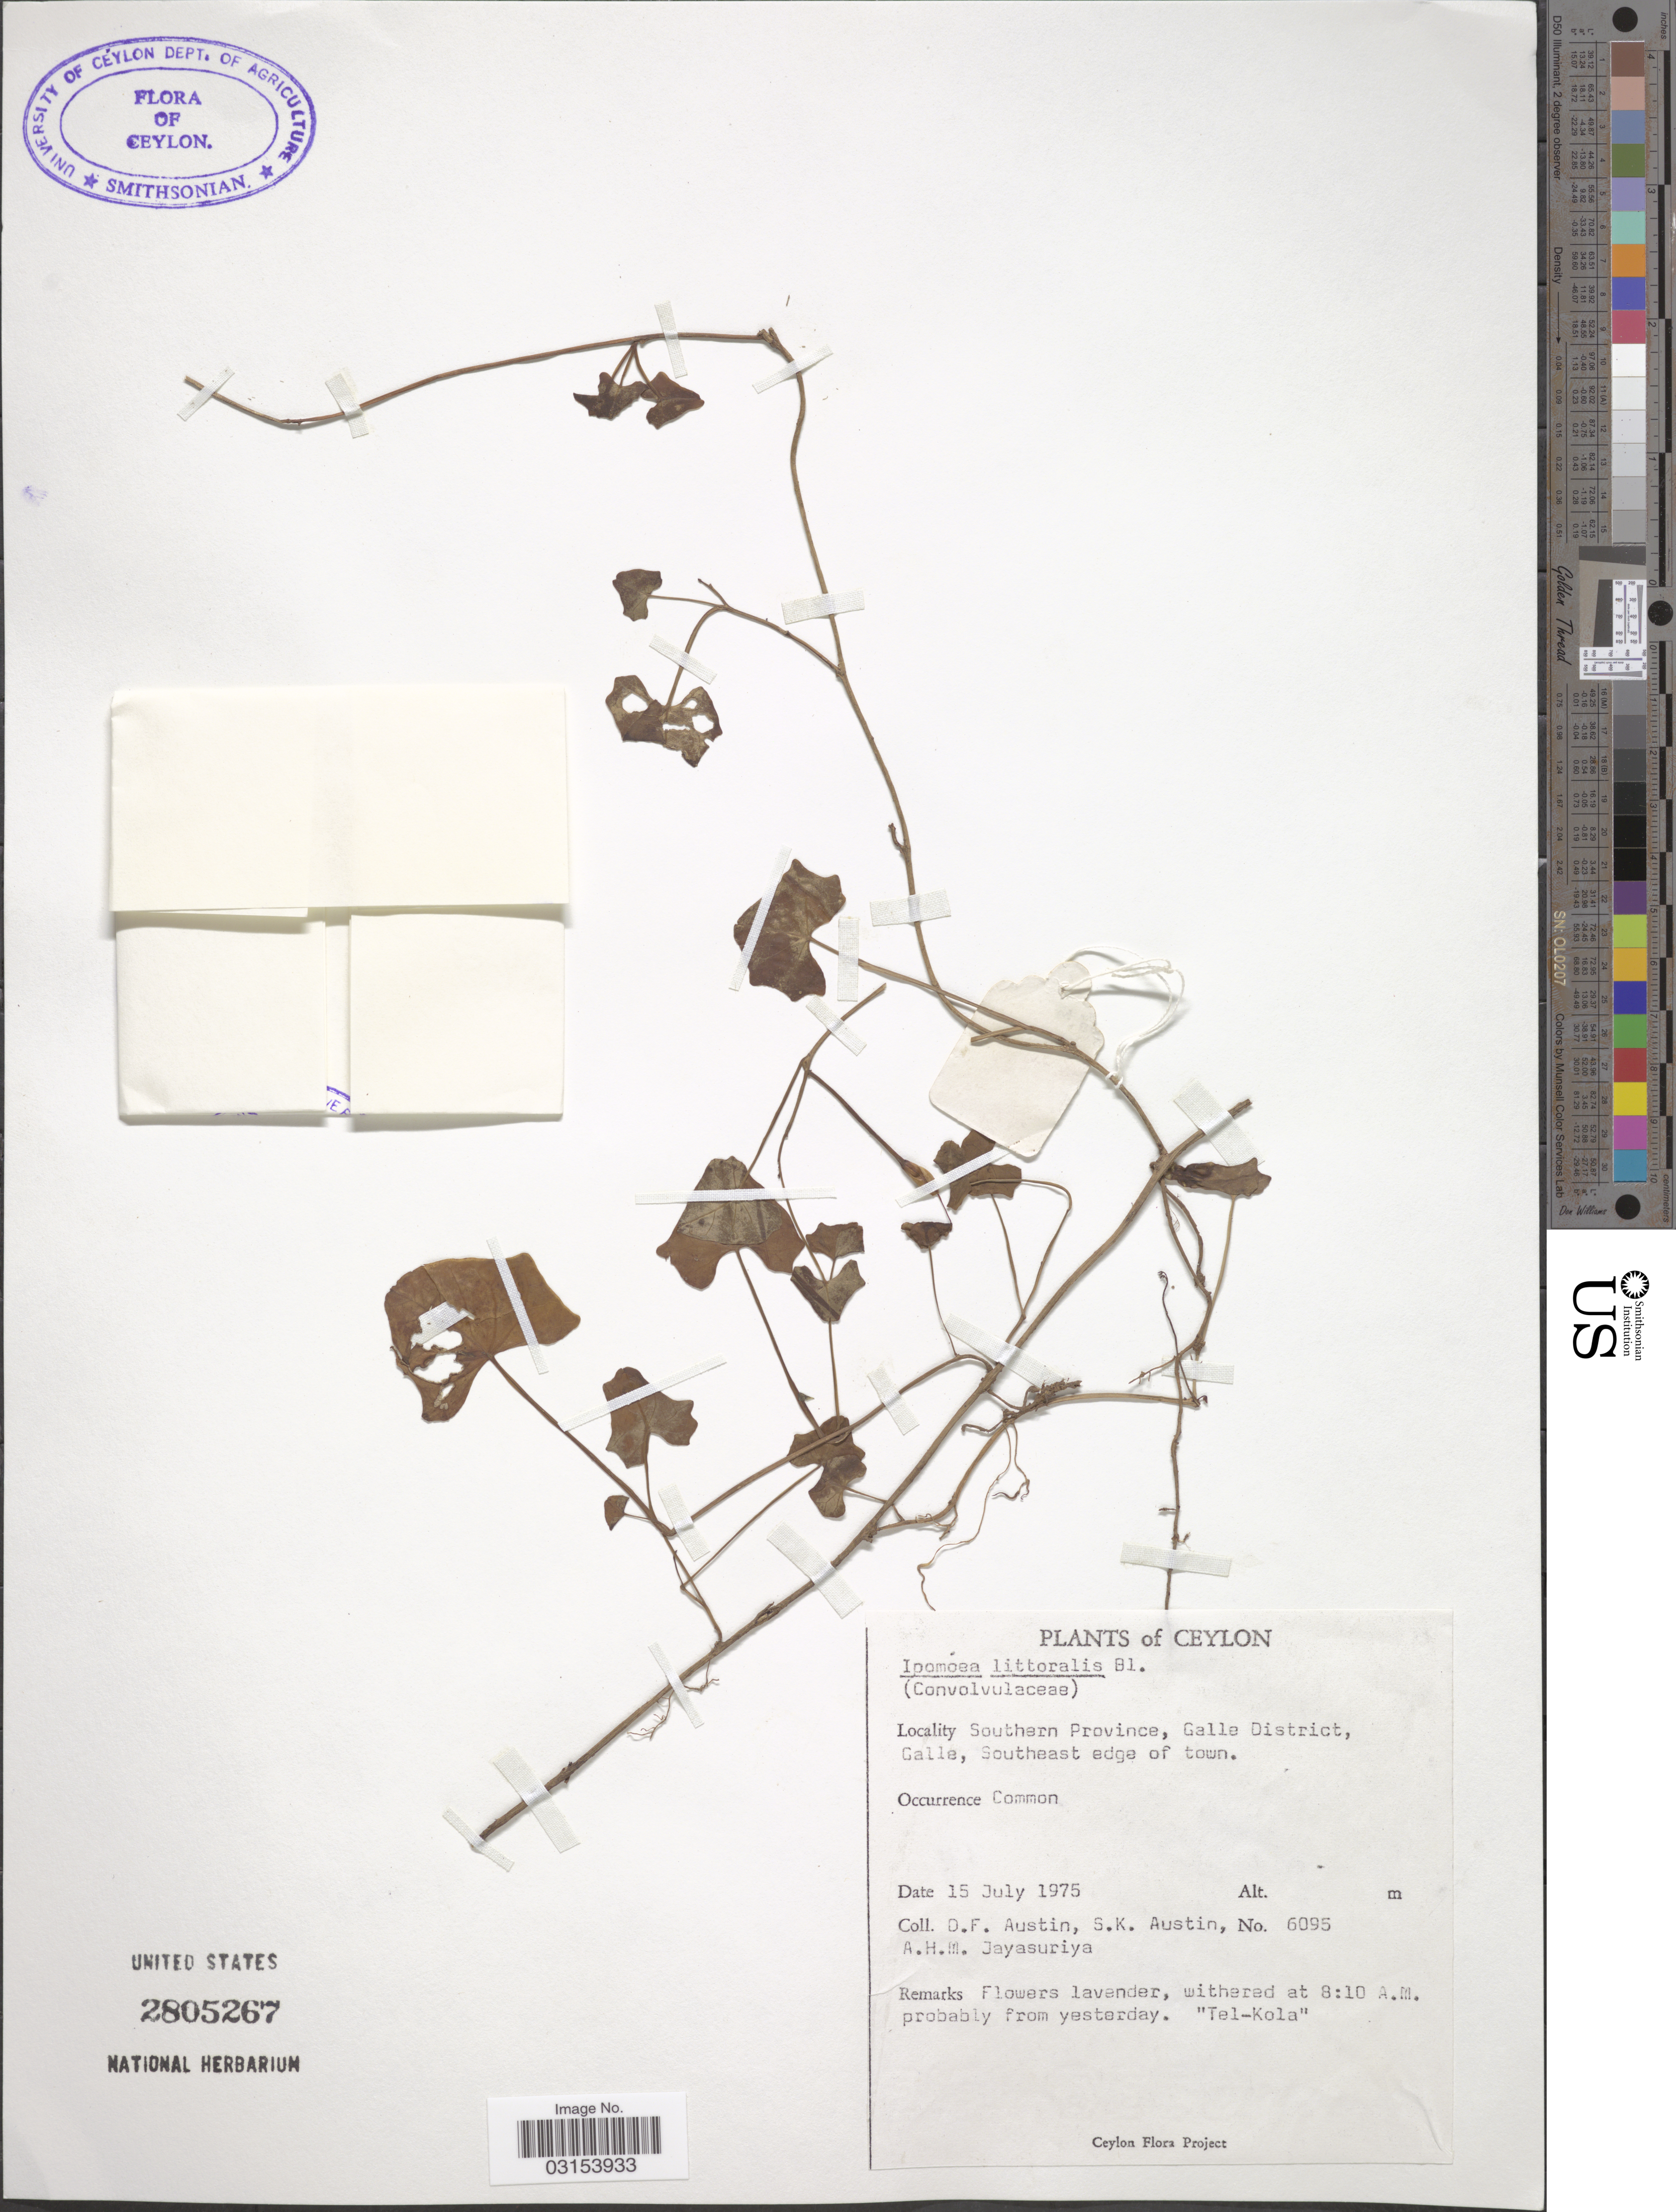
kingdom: Plantae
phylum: Tracheophyta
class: Magnoliopsida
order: Solanales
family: Convolvulaceae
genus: Ipomoea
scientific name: Ipomoea littoralis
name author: Blume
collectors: D. Austin, S. Austin & A. H. Jayasuriya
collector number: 6095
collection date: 1975-07-15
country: Sri Lanka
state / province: Southern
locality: Ceylon. Galle District, Galle, Southeast edge of town.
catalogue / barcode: US 2805267